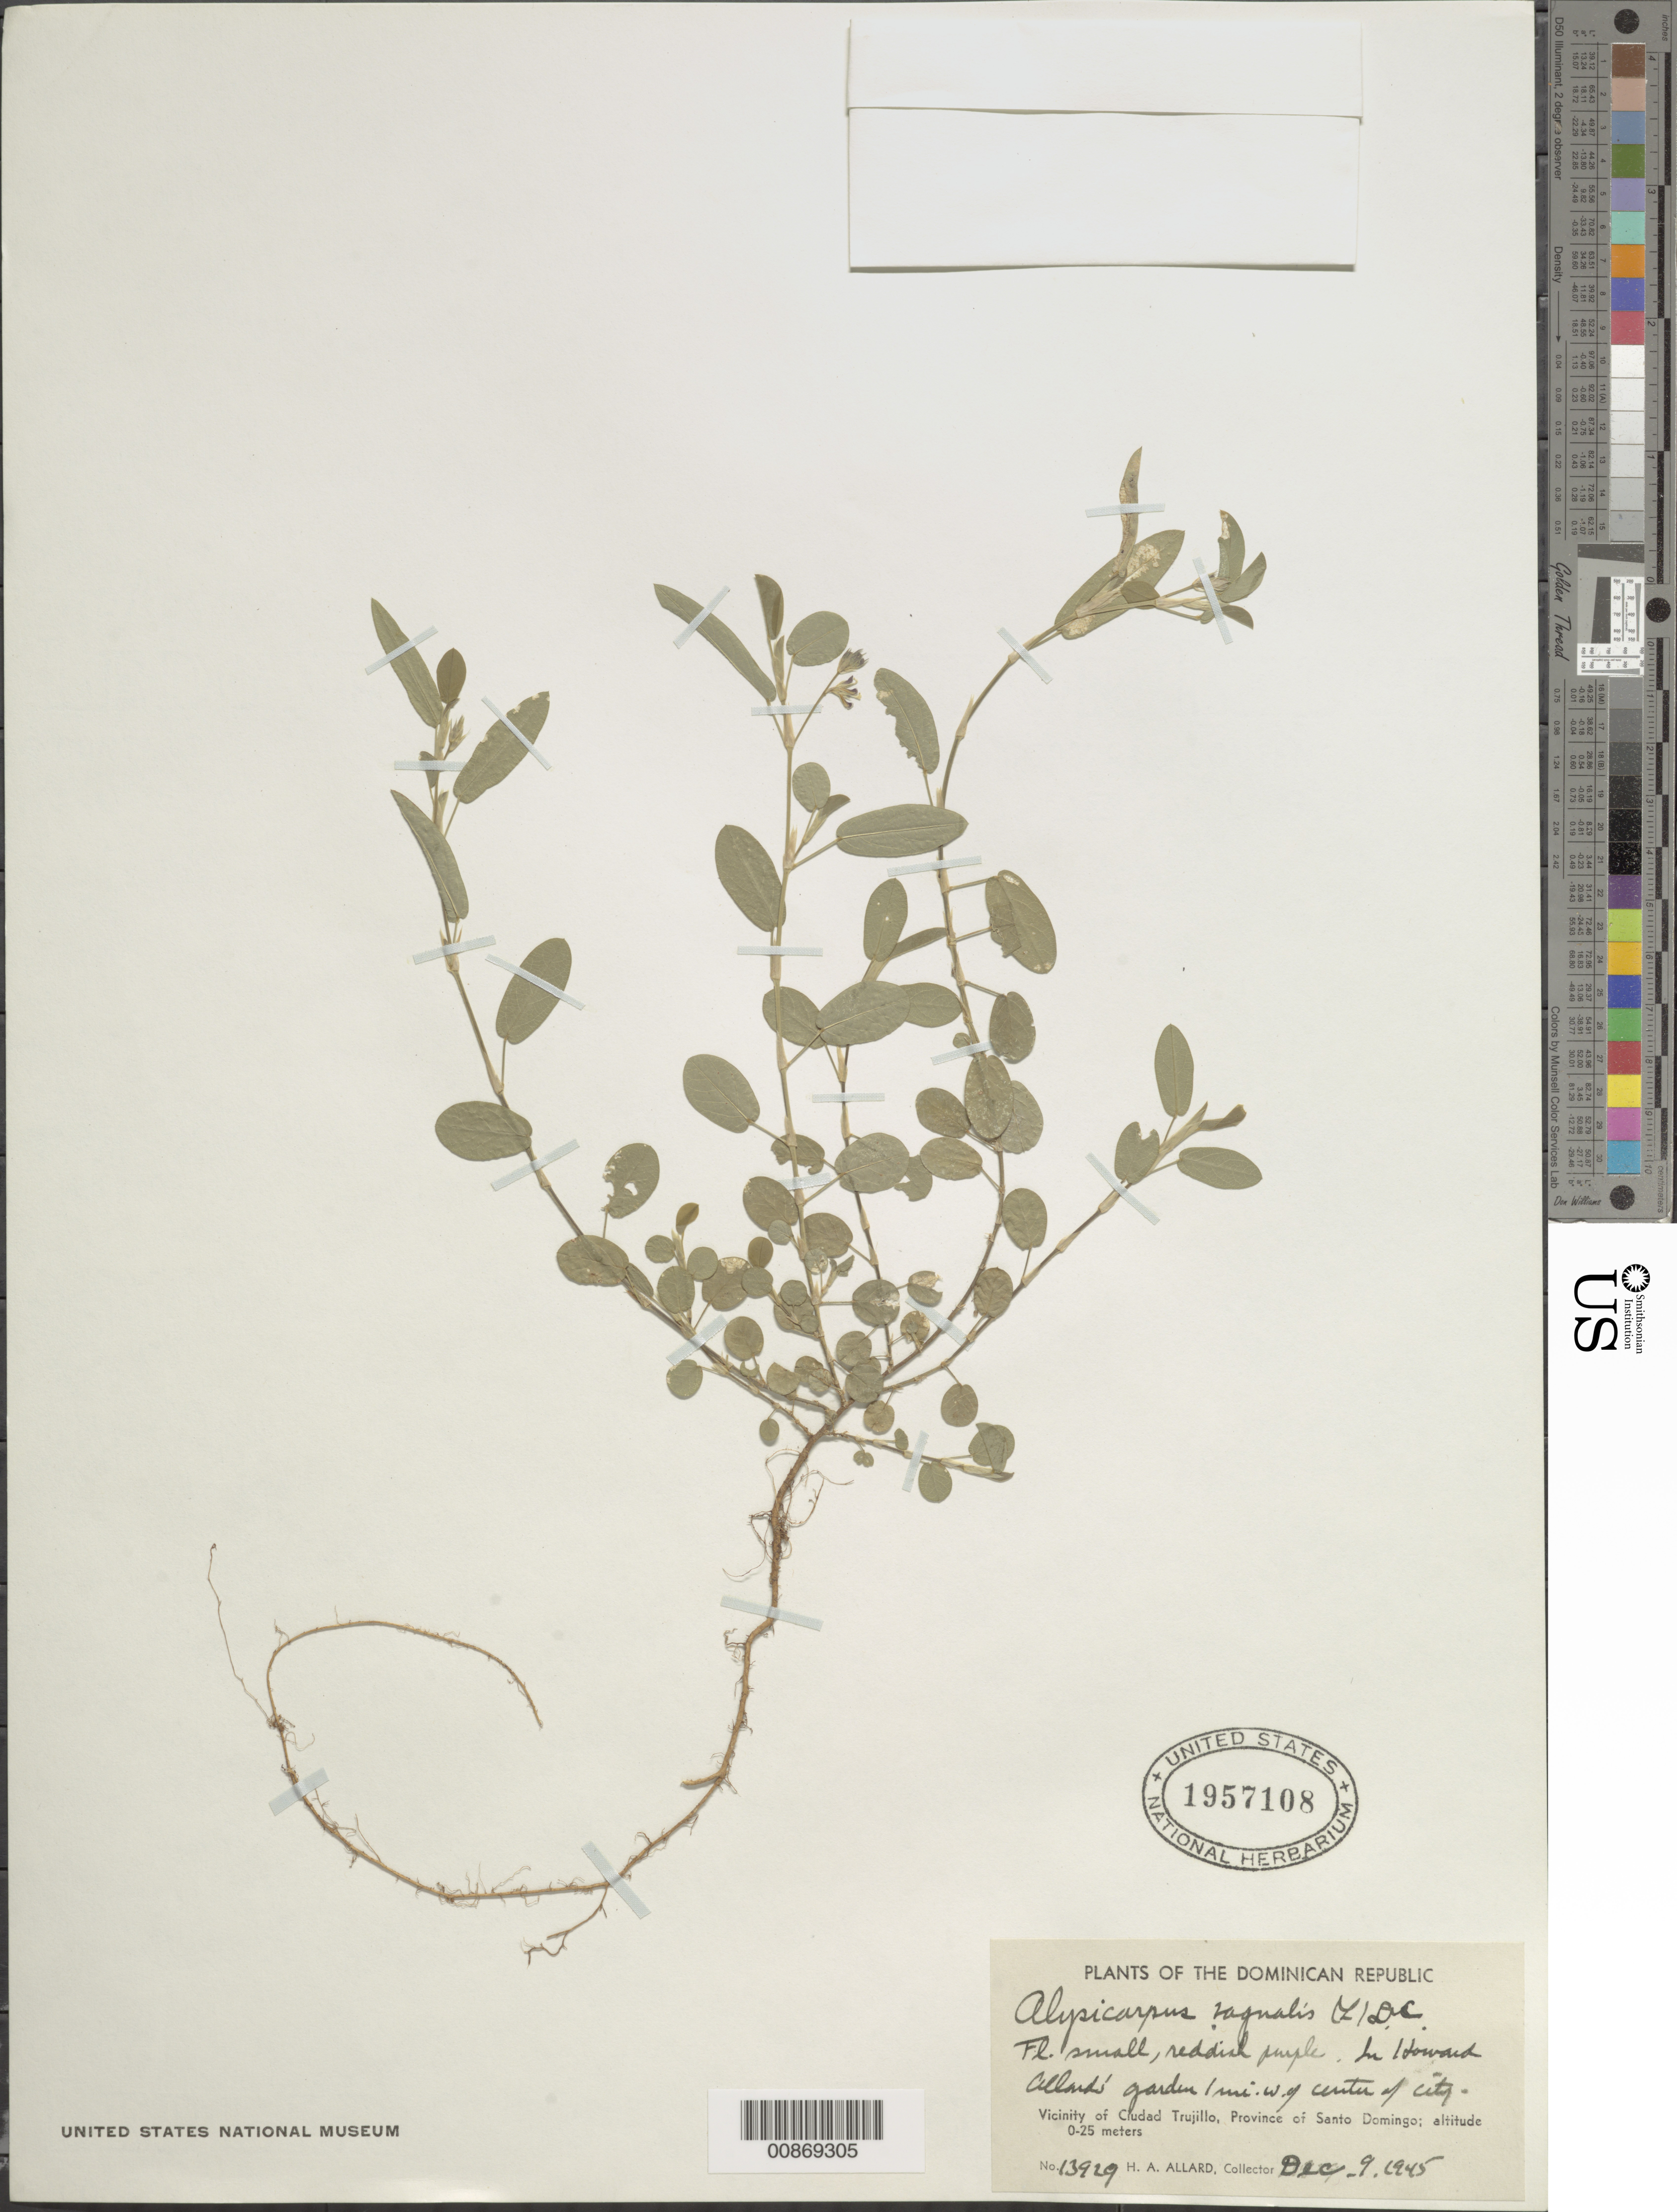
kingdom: Plantae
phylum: Tracheophyta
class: Magnoliopsida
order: Fabales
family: Fabaceae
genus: Alysicarpus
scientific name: Alysicarpus vaginalis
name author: (L.) DC.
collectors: H. A. Allard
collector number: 13929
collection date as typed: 09 Dec 1945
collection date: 1945-12-09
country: Dominican Republic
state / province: Distrito Nacional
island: Hispaniola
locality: Vicinity of Ciudad Trujillo, Province of Santo Domingo (obsolete). In Howard Allard's garden, 1 mi. W of center of city.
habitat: Garden.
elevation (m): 0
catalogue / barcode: US 1957108